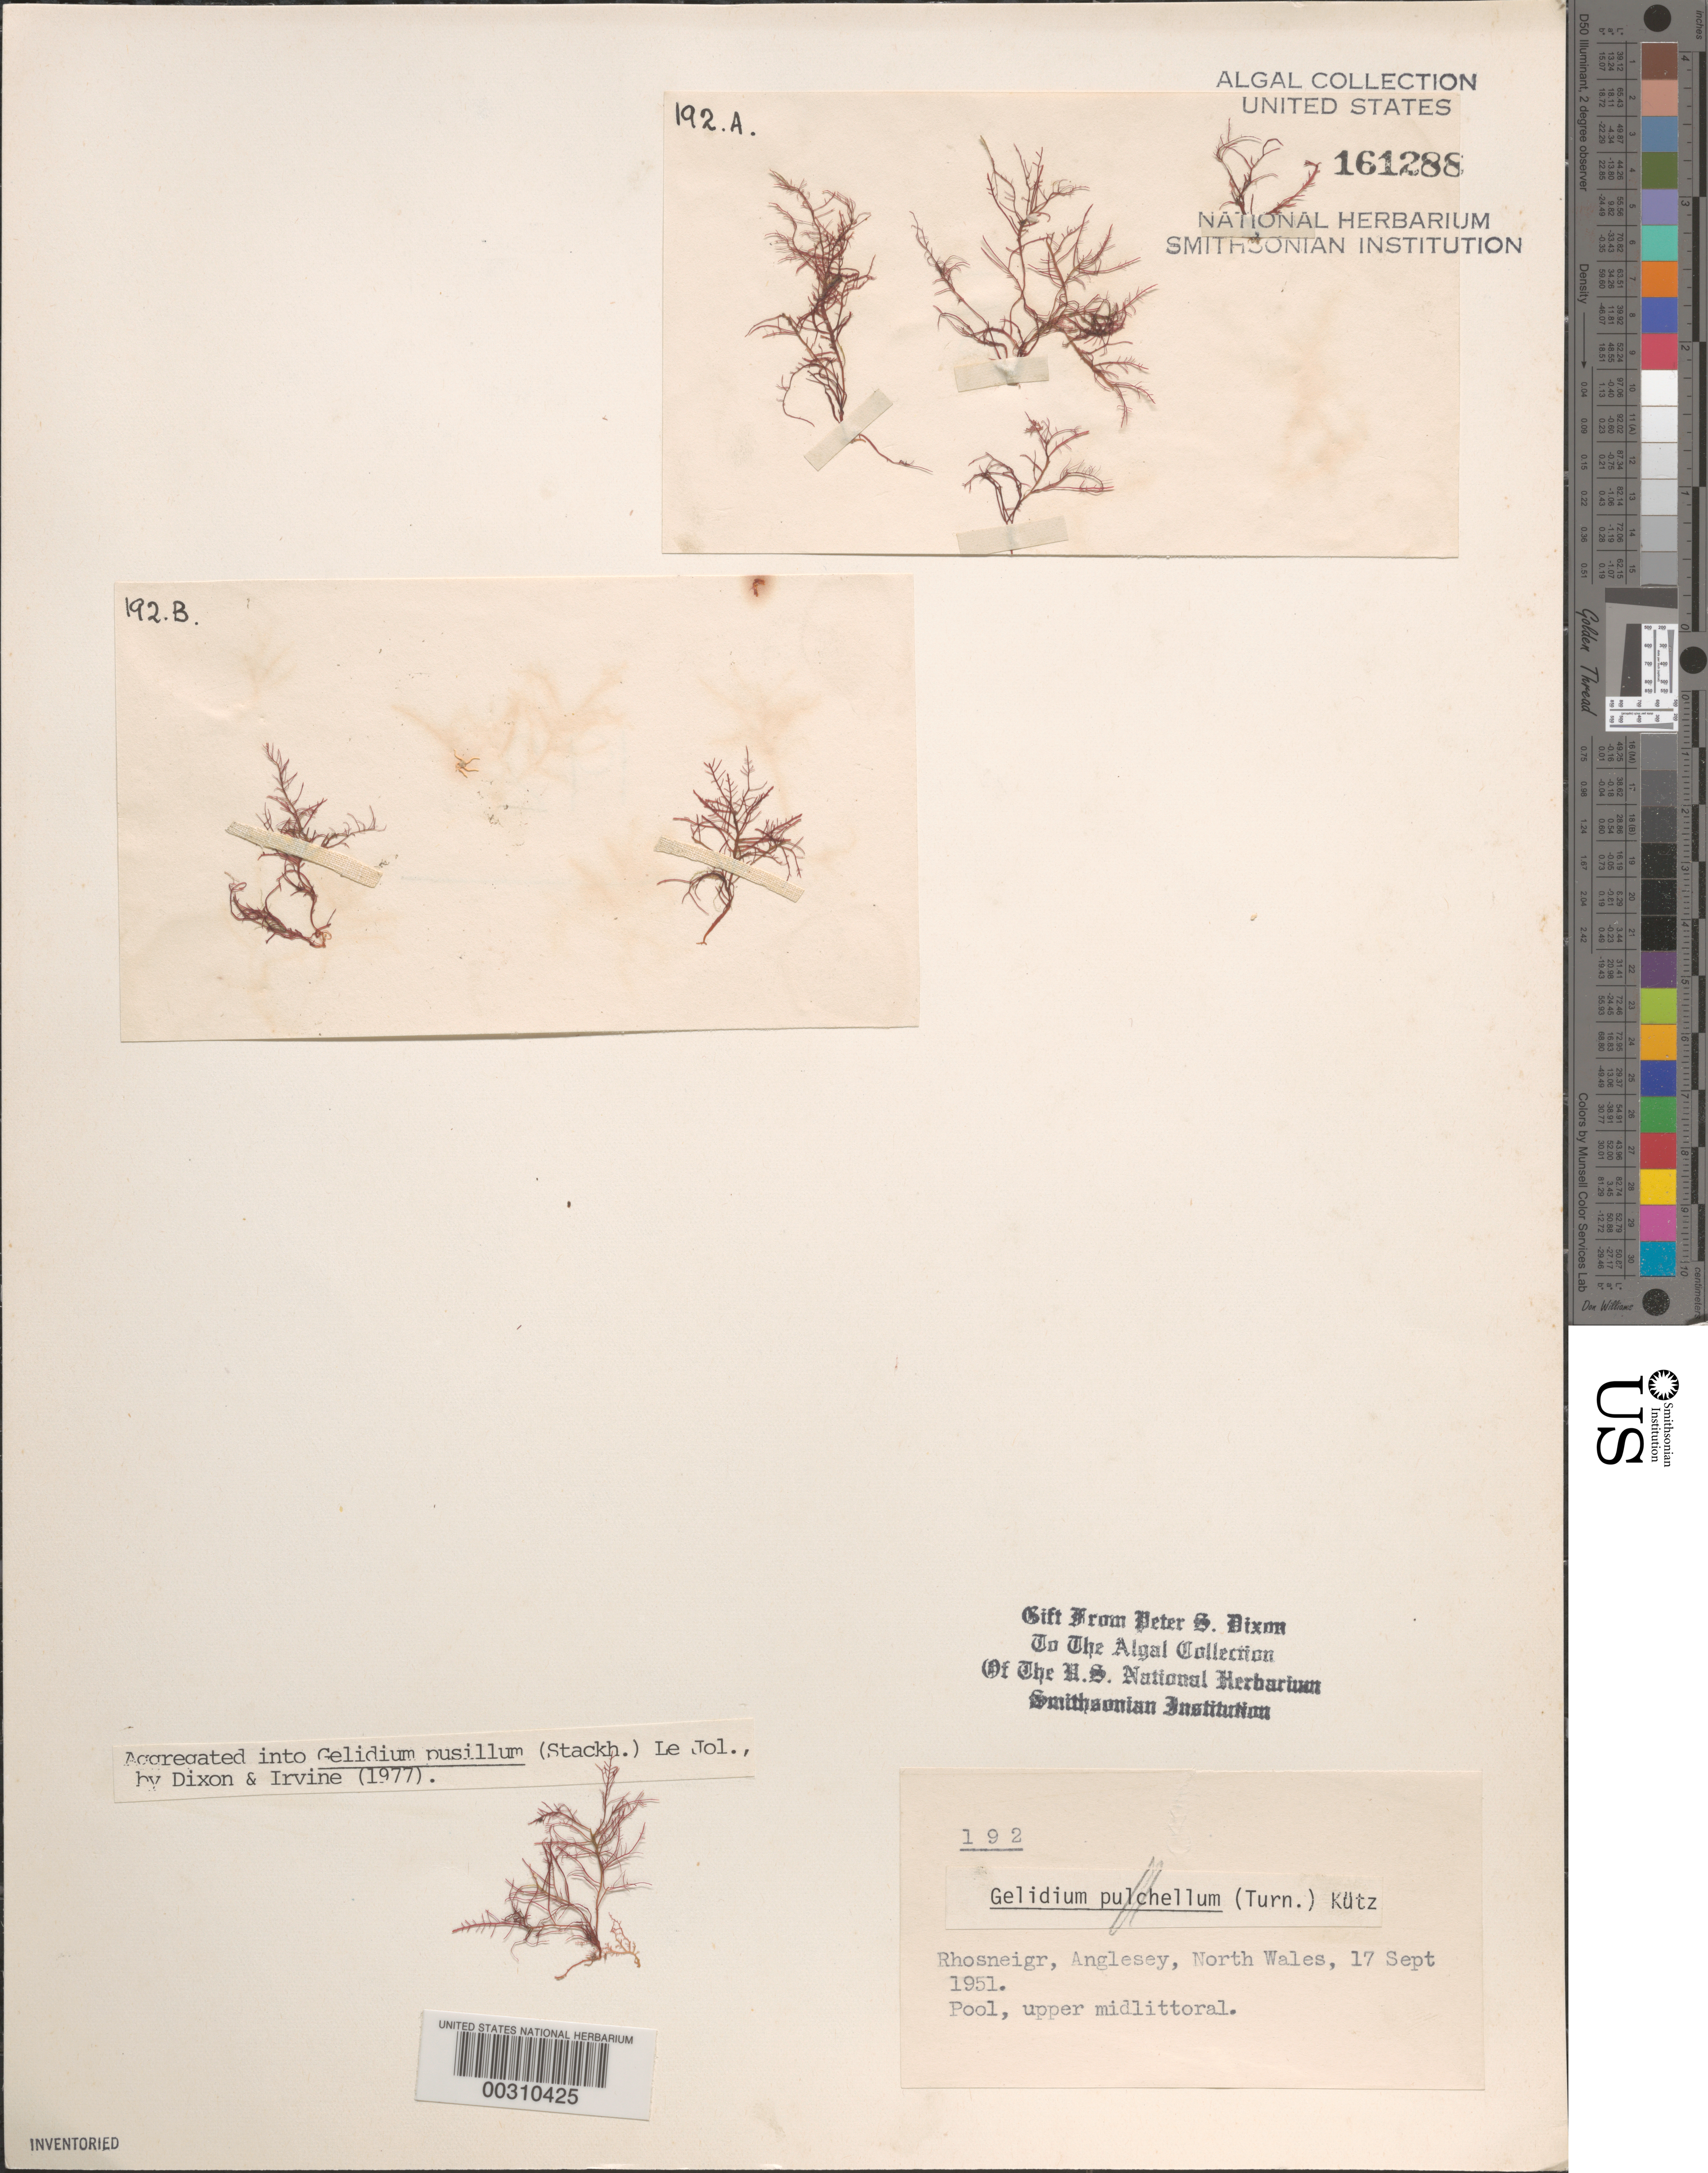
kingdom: Plantae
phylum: Rhodophyta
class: Florideophyceae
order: Gelidiales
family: Gelidiaceae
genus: Gelidium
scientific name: Gelidium pusillum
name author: (Stackh.) Le Jol.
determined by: Dixon, P. S.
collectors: P. S. Dixon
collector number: PSD 192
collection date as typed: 17 Sep 1951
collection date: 1951-09-17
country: United Kingdom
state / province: Wales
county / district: Gwynedd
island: Anglesey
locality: Rhosneigr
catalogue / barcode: US 161288